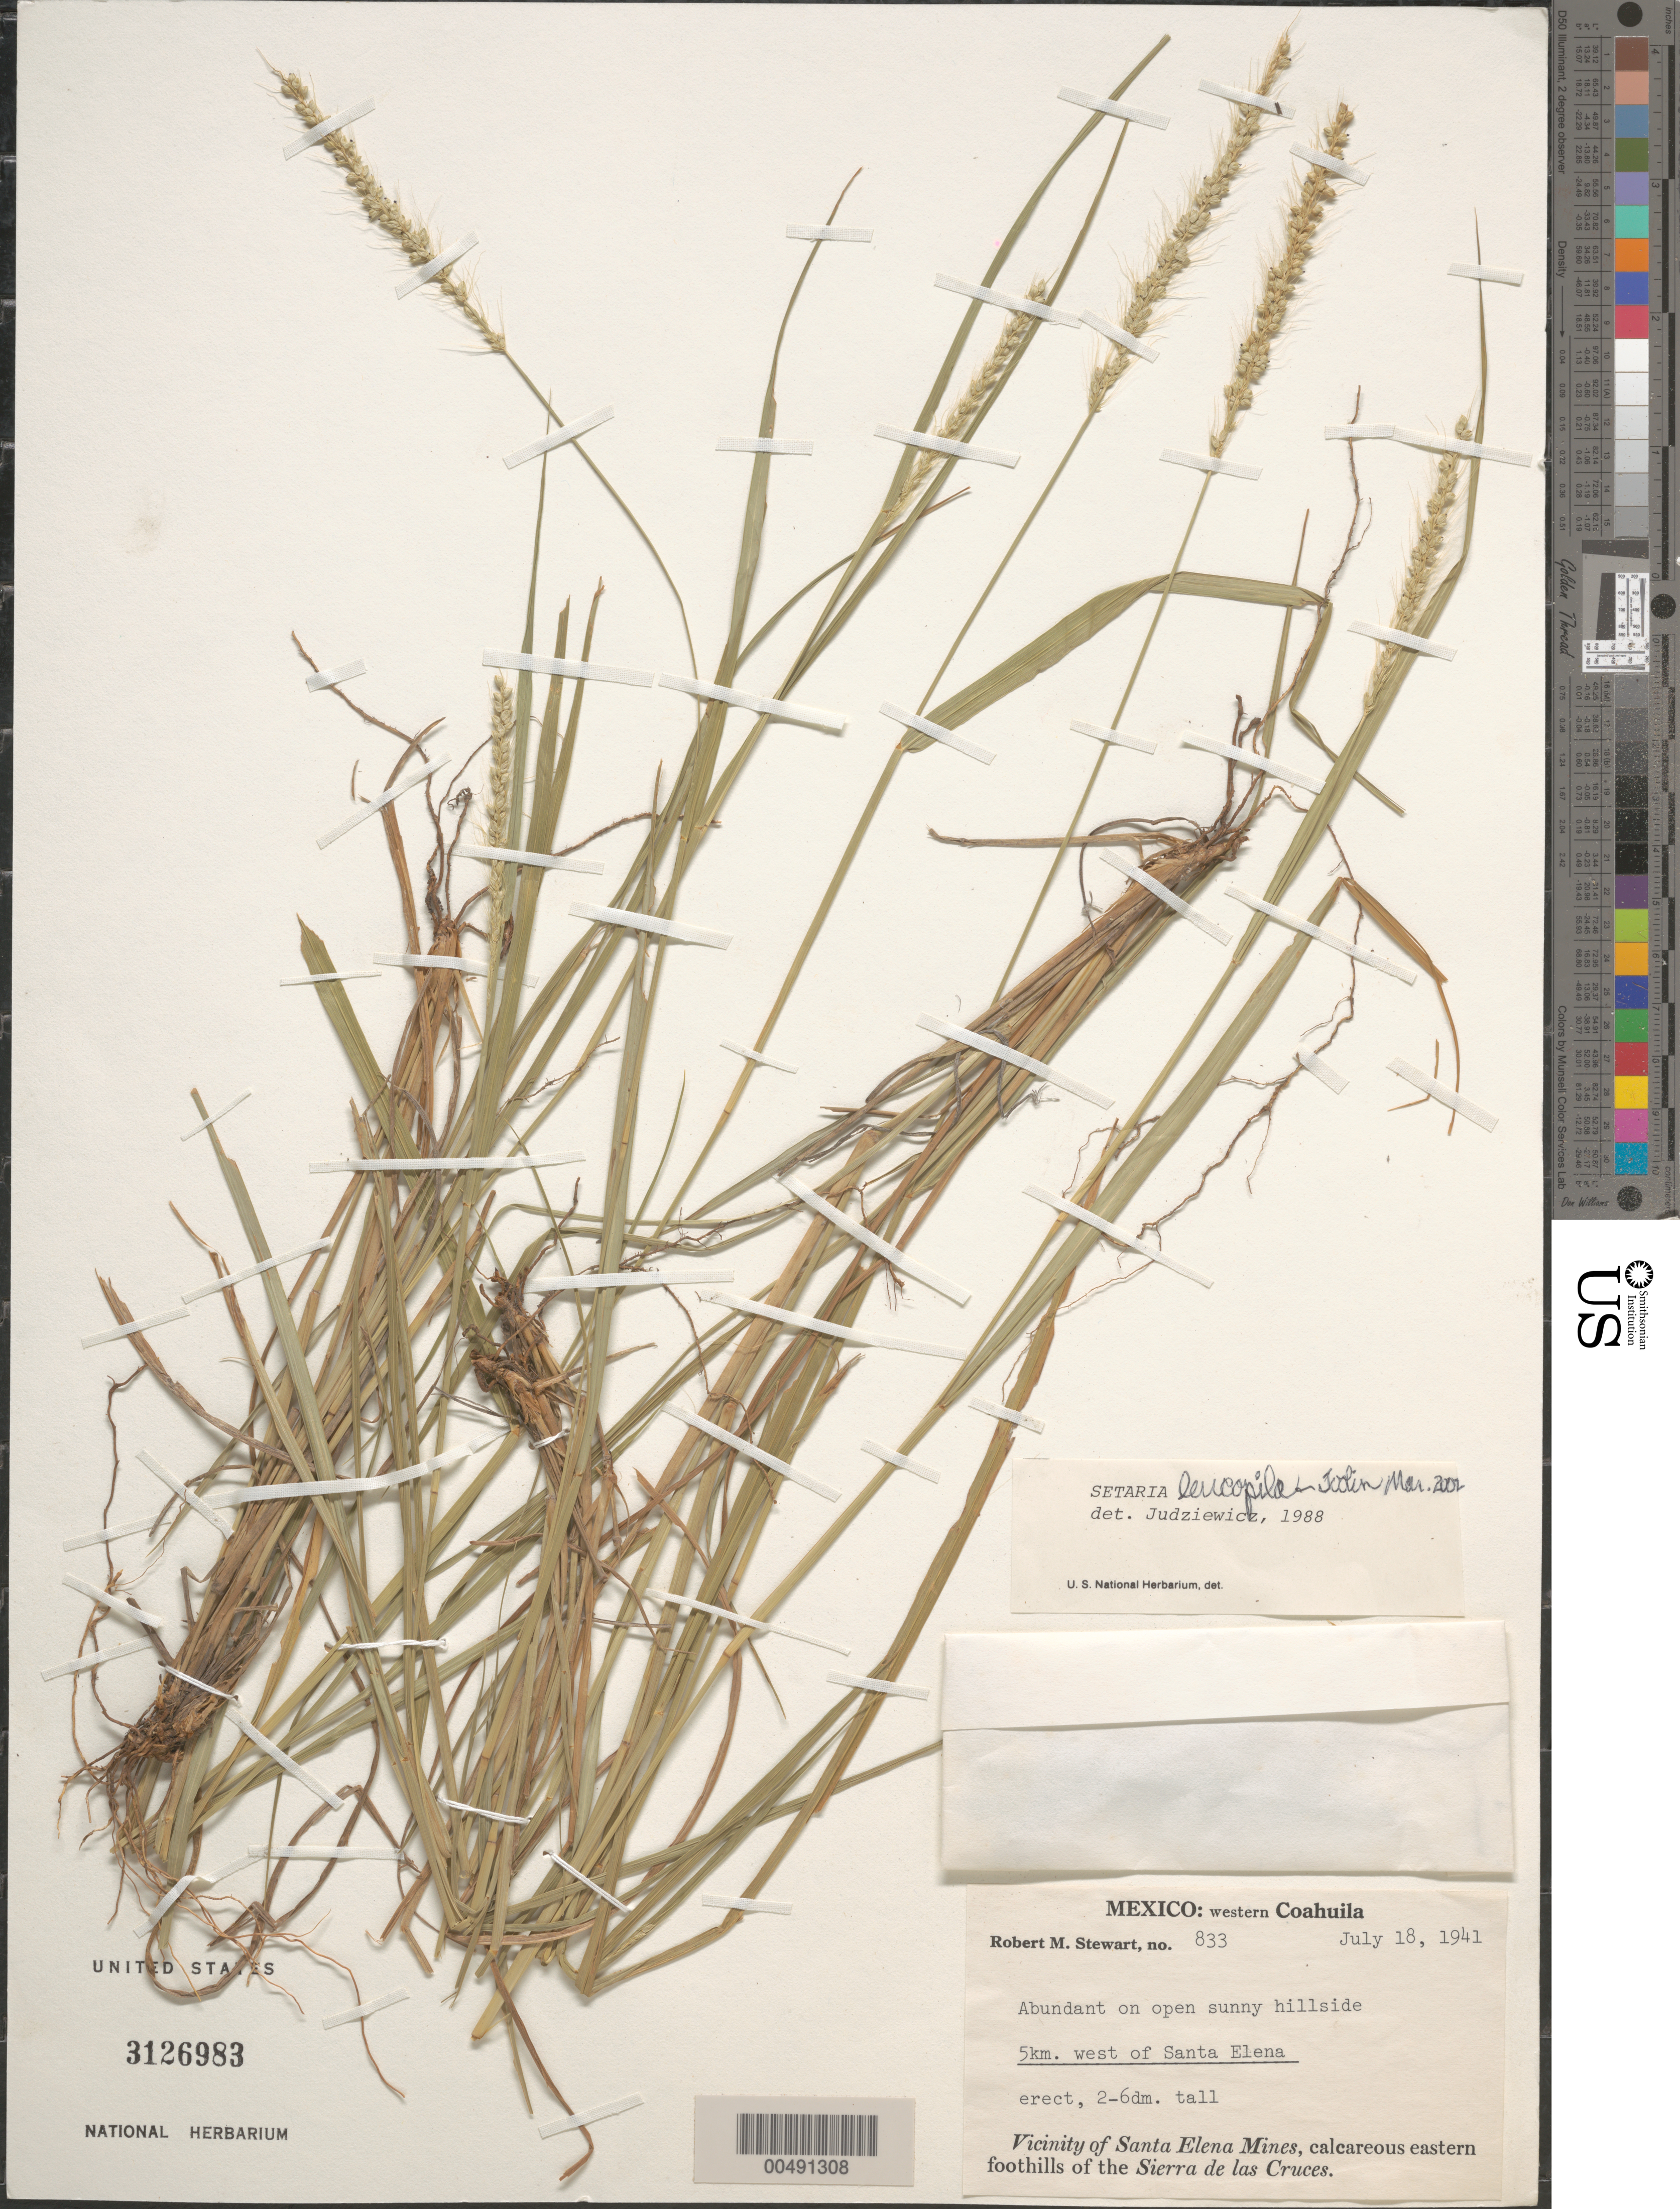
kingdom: Plantae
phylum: Tracheophyta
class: Liliopsida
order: Poales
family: Poaceae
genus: Setaria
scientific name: Setaria sp.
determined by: Judziewicz, E. J.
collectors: R. M. Stewart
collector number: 833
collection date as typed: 18 Jul 1941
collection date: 1941-07-18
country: Mexico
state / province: Coahuila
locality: W Coahuila, E vicinity of Santa Elena Mines, foothills of the Sierra de las Cruces, 5 km W of Santa Elena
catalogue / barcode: US 3126983